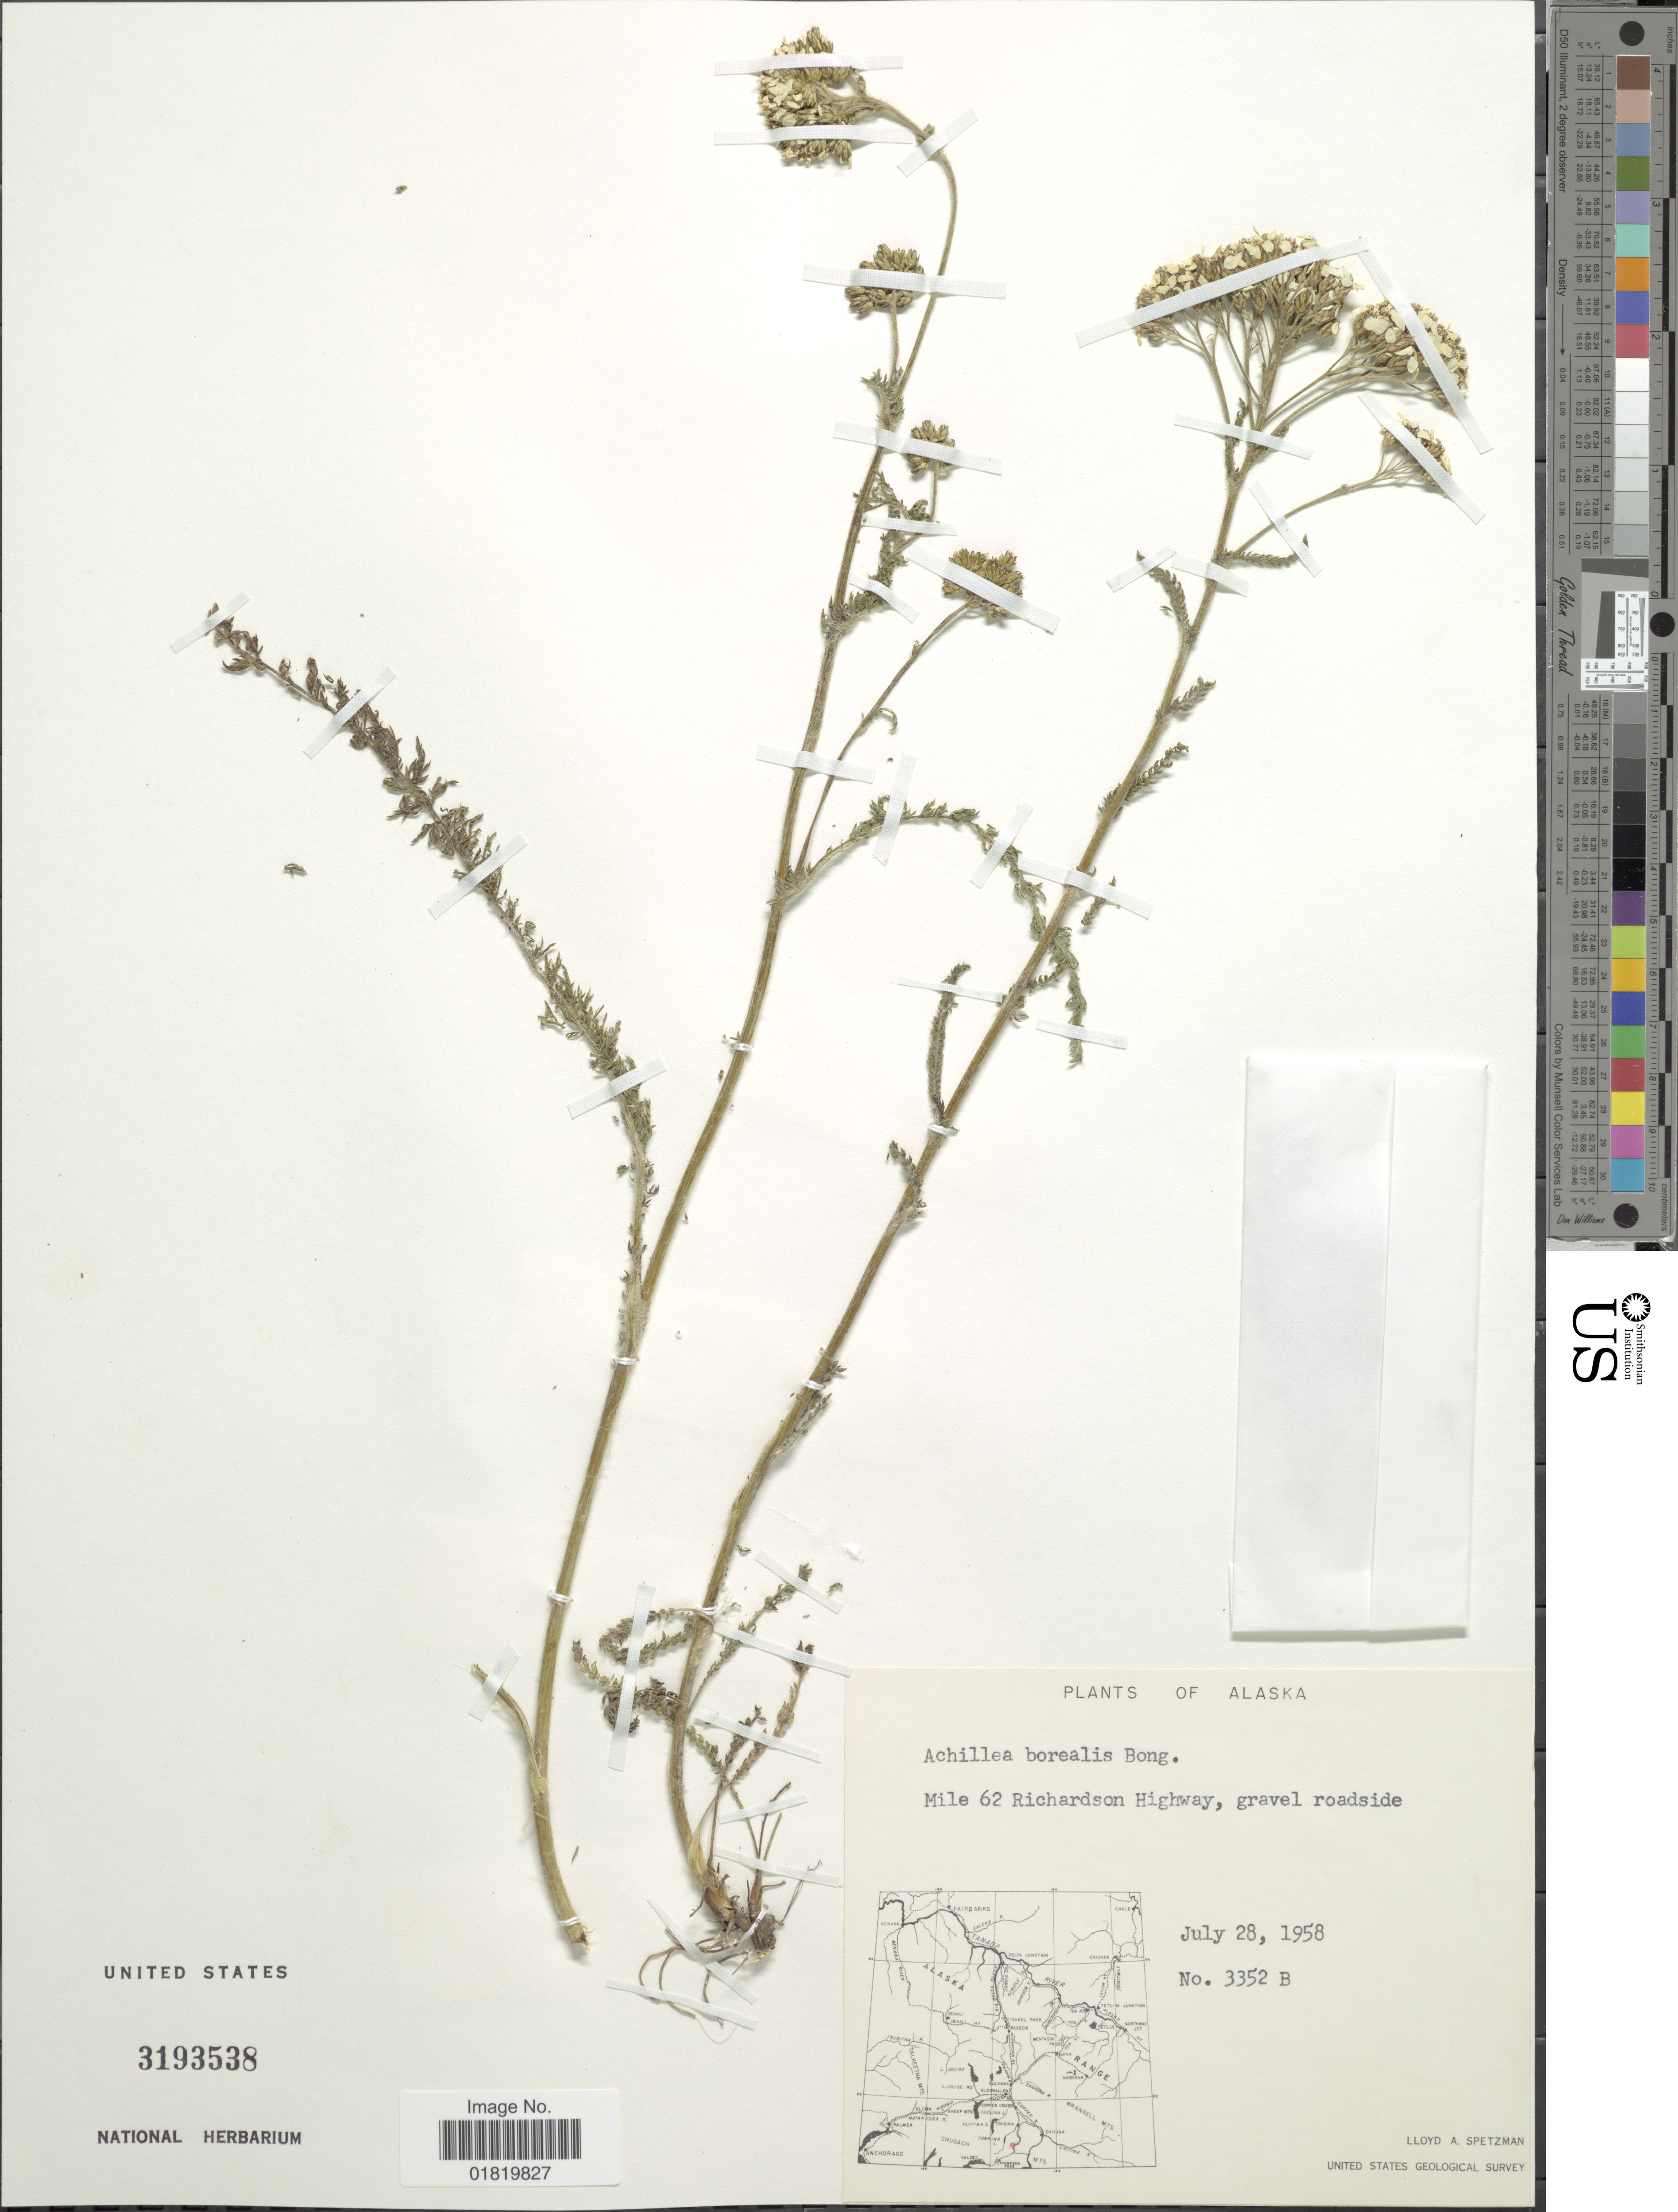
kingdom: Plantae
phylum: Tracheophyta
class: Magnoliopsida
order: Asterales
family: Asteraceae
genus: Achillea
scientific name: Achillea borealis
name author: Bong.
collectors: L. Spetzman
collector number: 3352B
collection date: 1958-07-28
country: United States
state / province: Alaska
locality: Mile 62 Richardson Highway, gravel roadside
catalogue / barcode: US 3193538